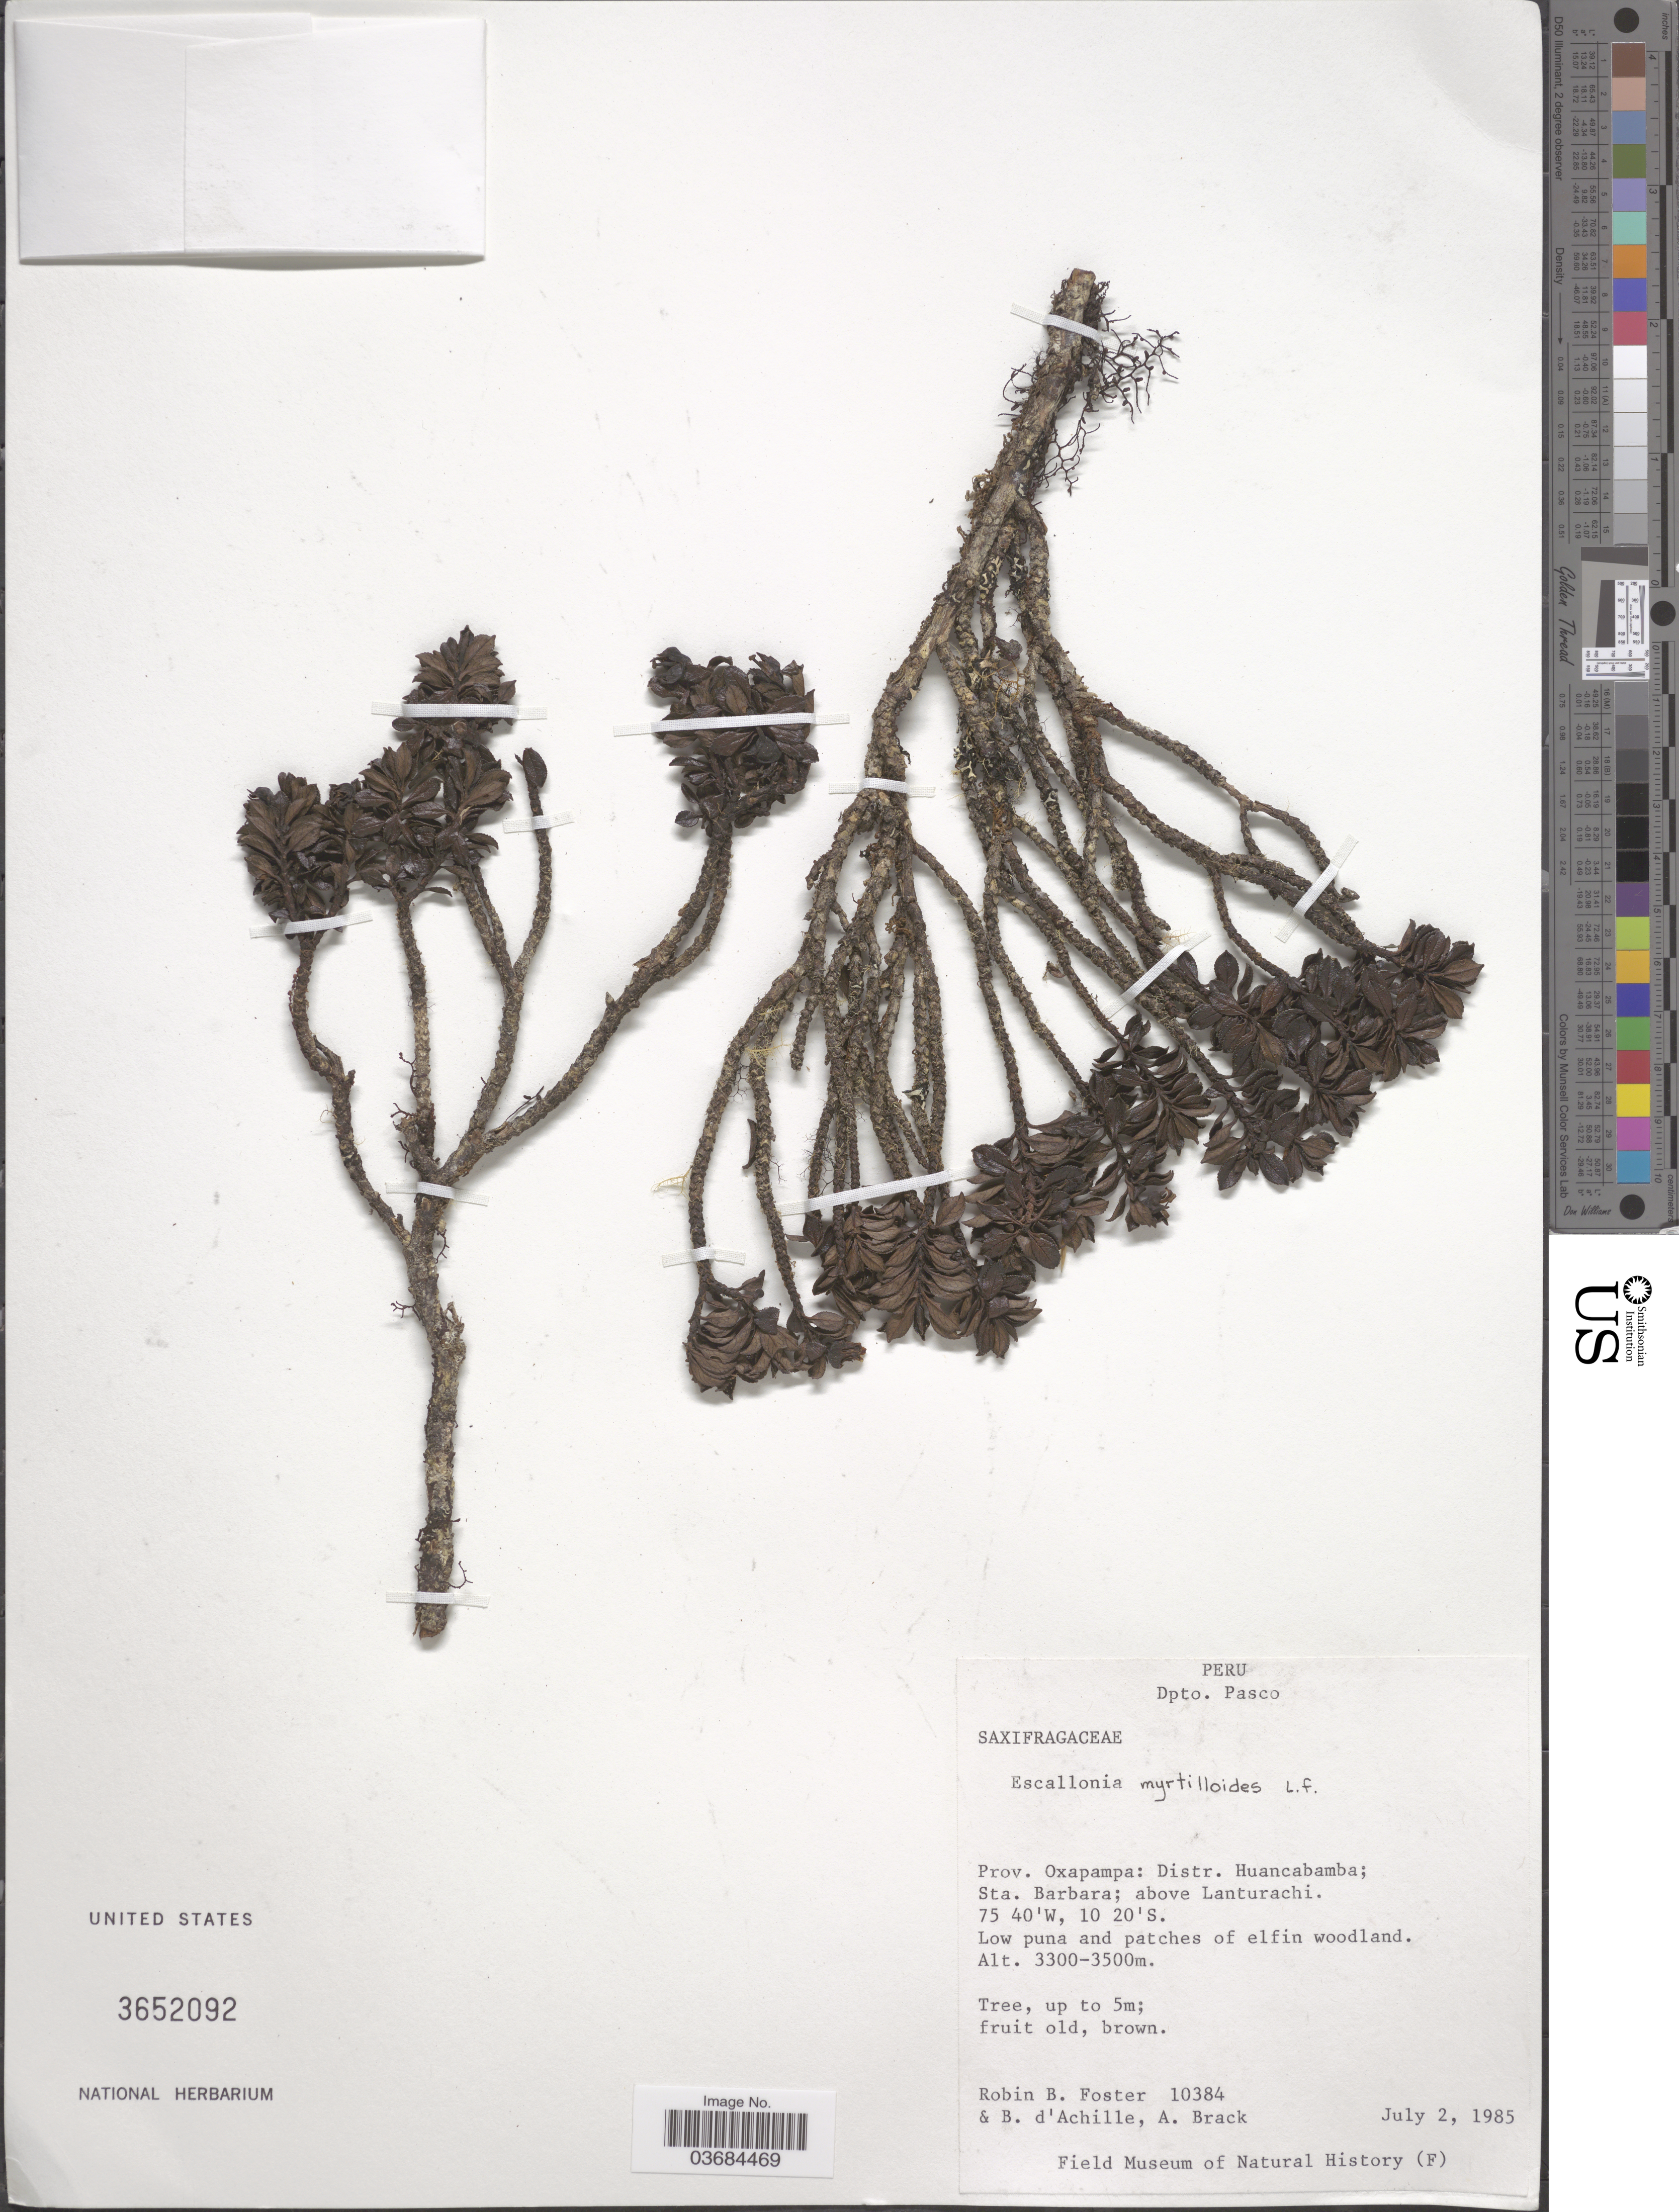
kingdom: Plantae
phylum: Tracheophyta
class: Magnoliopsida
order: Escalloniales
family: Escalloniaceae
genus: Escallonia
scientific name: Escallonia myrtilloides var. myrtilloides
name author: L. f.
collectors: R. B. Foster, B. d'Achille & A. Brack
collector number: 10384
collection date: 1985-07-02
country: Peru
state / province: Pasco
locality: Dpto. Pasco. Prov. Oxapampa: Distr. Huancabamba; Sta. Barbara; above Lanturachi. Low puna and patches of elfin woodland.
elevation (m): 3300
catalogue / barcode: US 3652092